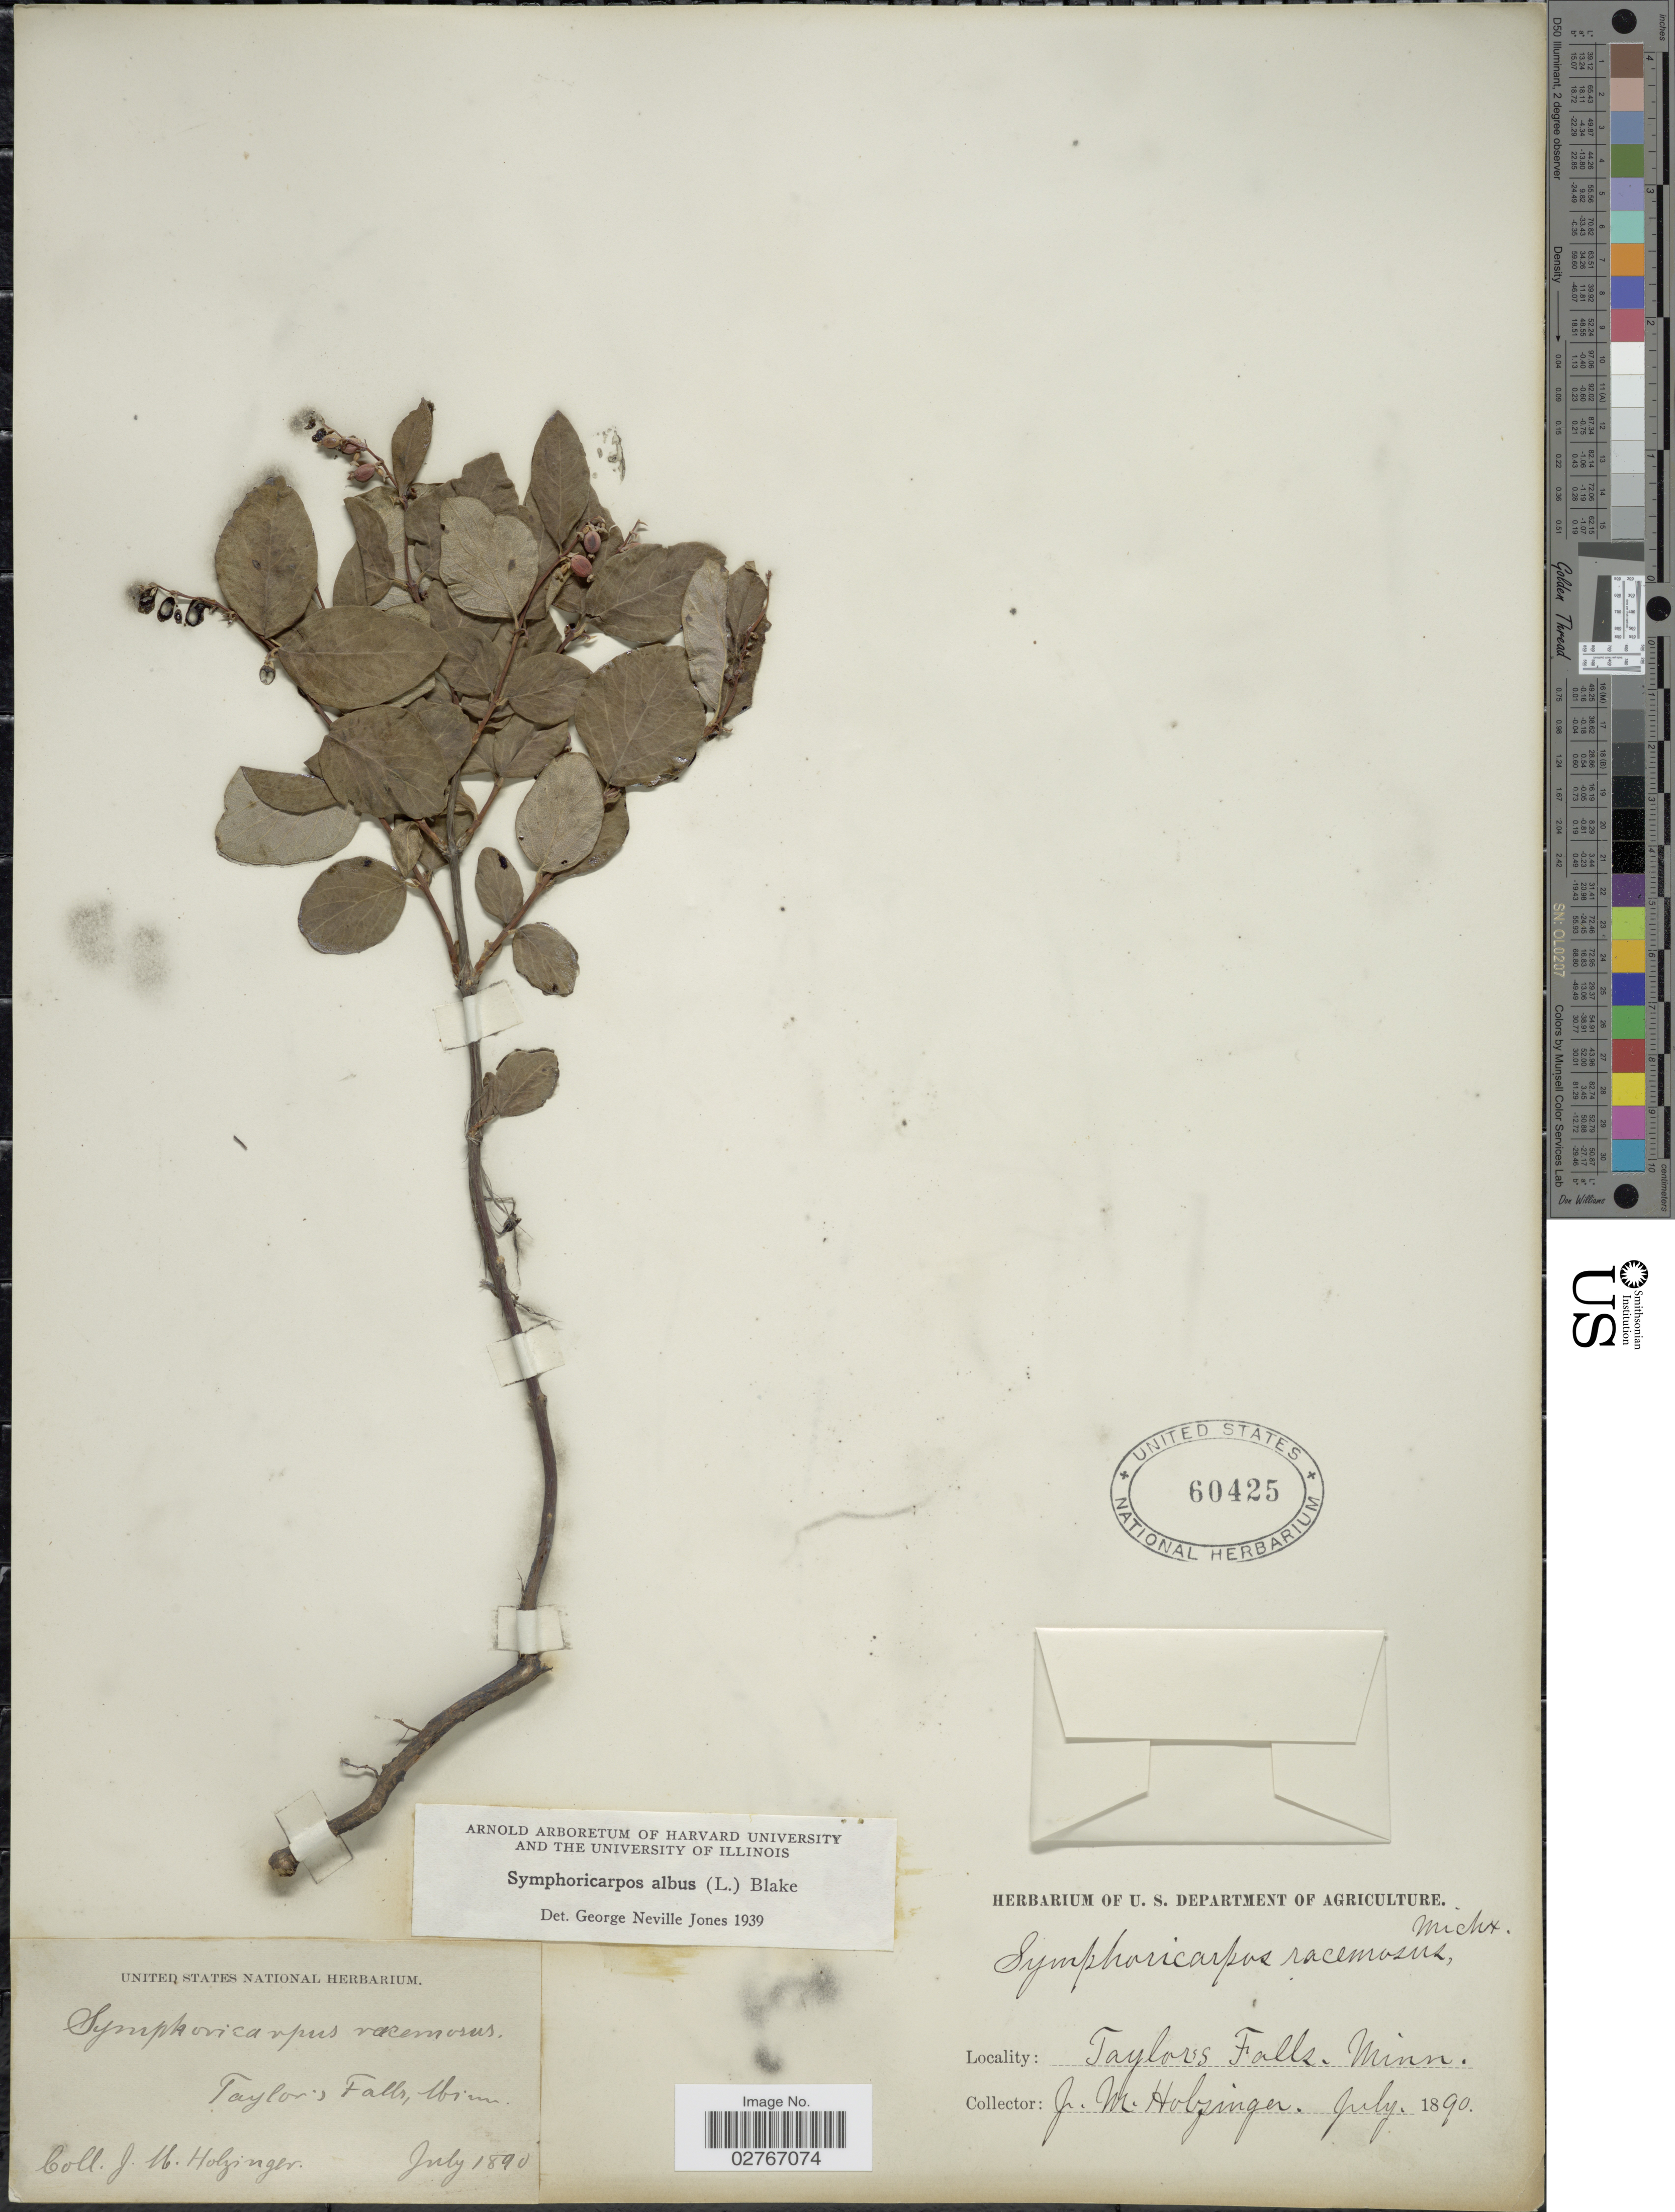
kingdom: Plantae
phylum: Tracheophyta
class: Magnoliopsida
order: Dipsacales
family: Caprifoliaceae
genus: Symphoricarpos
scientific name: Symphoricarpos albus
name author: (L.) S.F. Blake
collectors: J. M. Holzinger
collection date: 1890-07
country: United States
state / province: Minnesota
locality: Taylor's Falls.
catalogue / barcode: US 60425